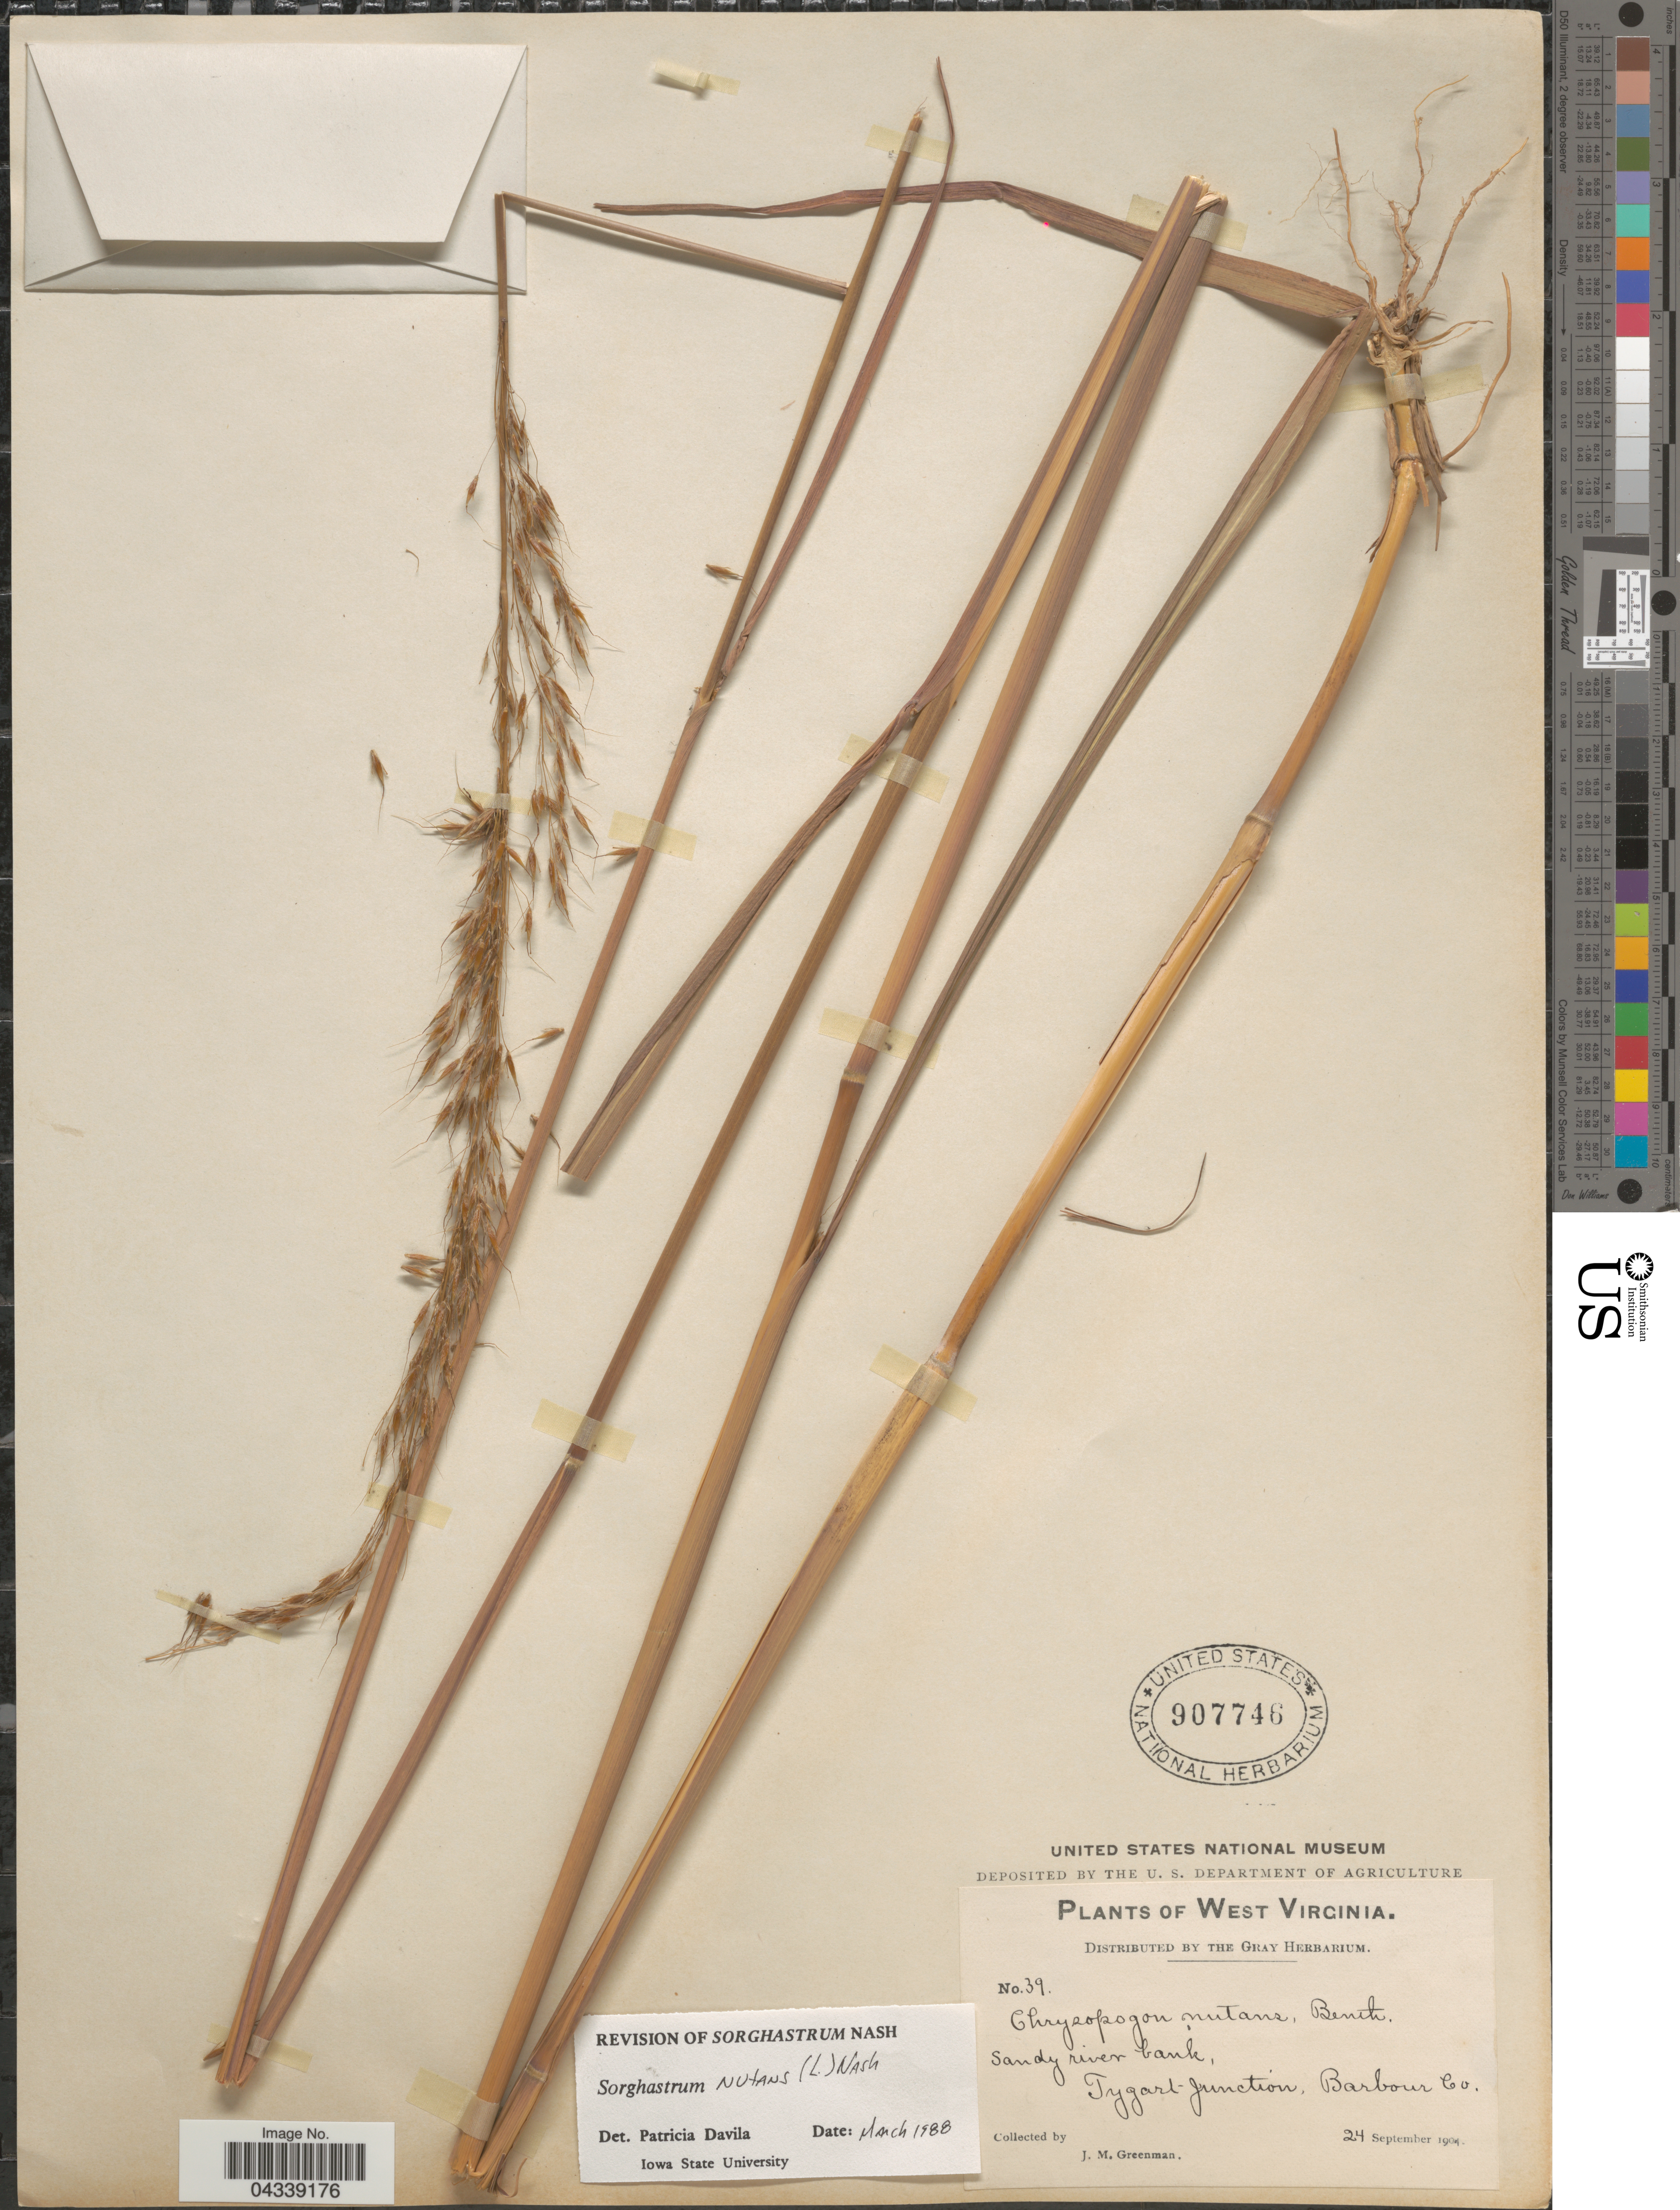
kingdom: Plantae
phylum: Tracheophyta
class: Liliopsida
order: Poales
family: Poaceae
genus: Sorghastrum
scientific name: Sorghastrum nutans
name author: (L.) Nash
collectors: J. M. Greenman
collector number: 39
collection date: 1904-09-24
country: United States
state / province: West Virginia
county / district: Barbour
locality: Sandy river bank, Tygart-Junction, Barbour Co.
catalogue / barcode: US 907746